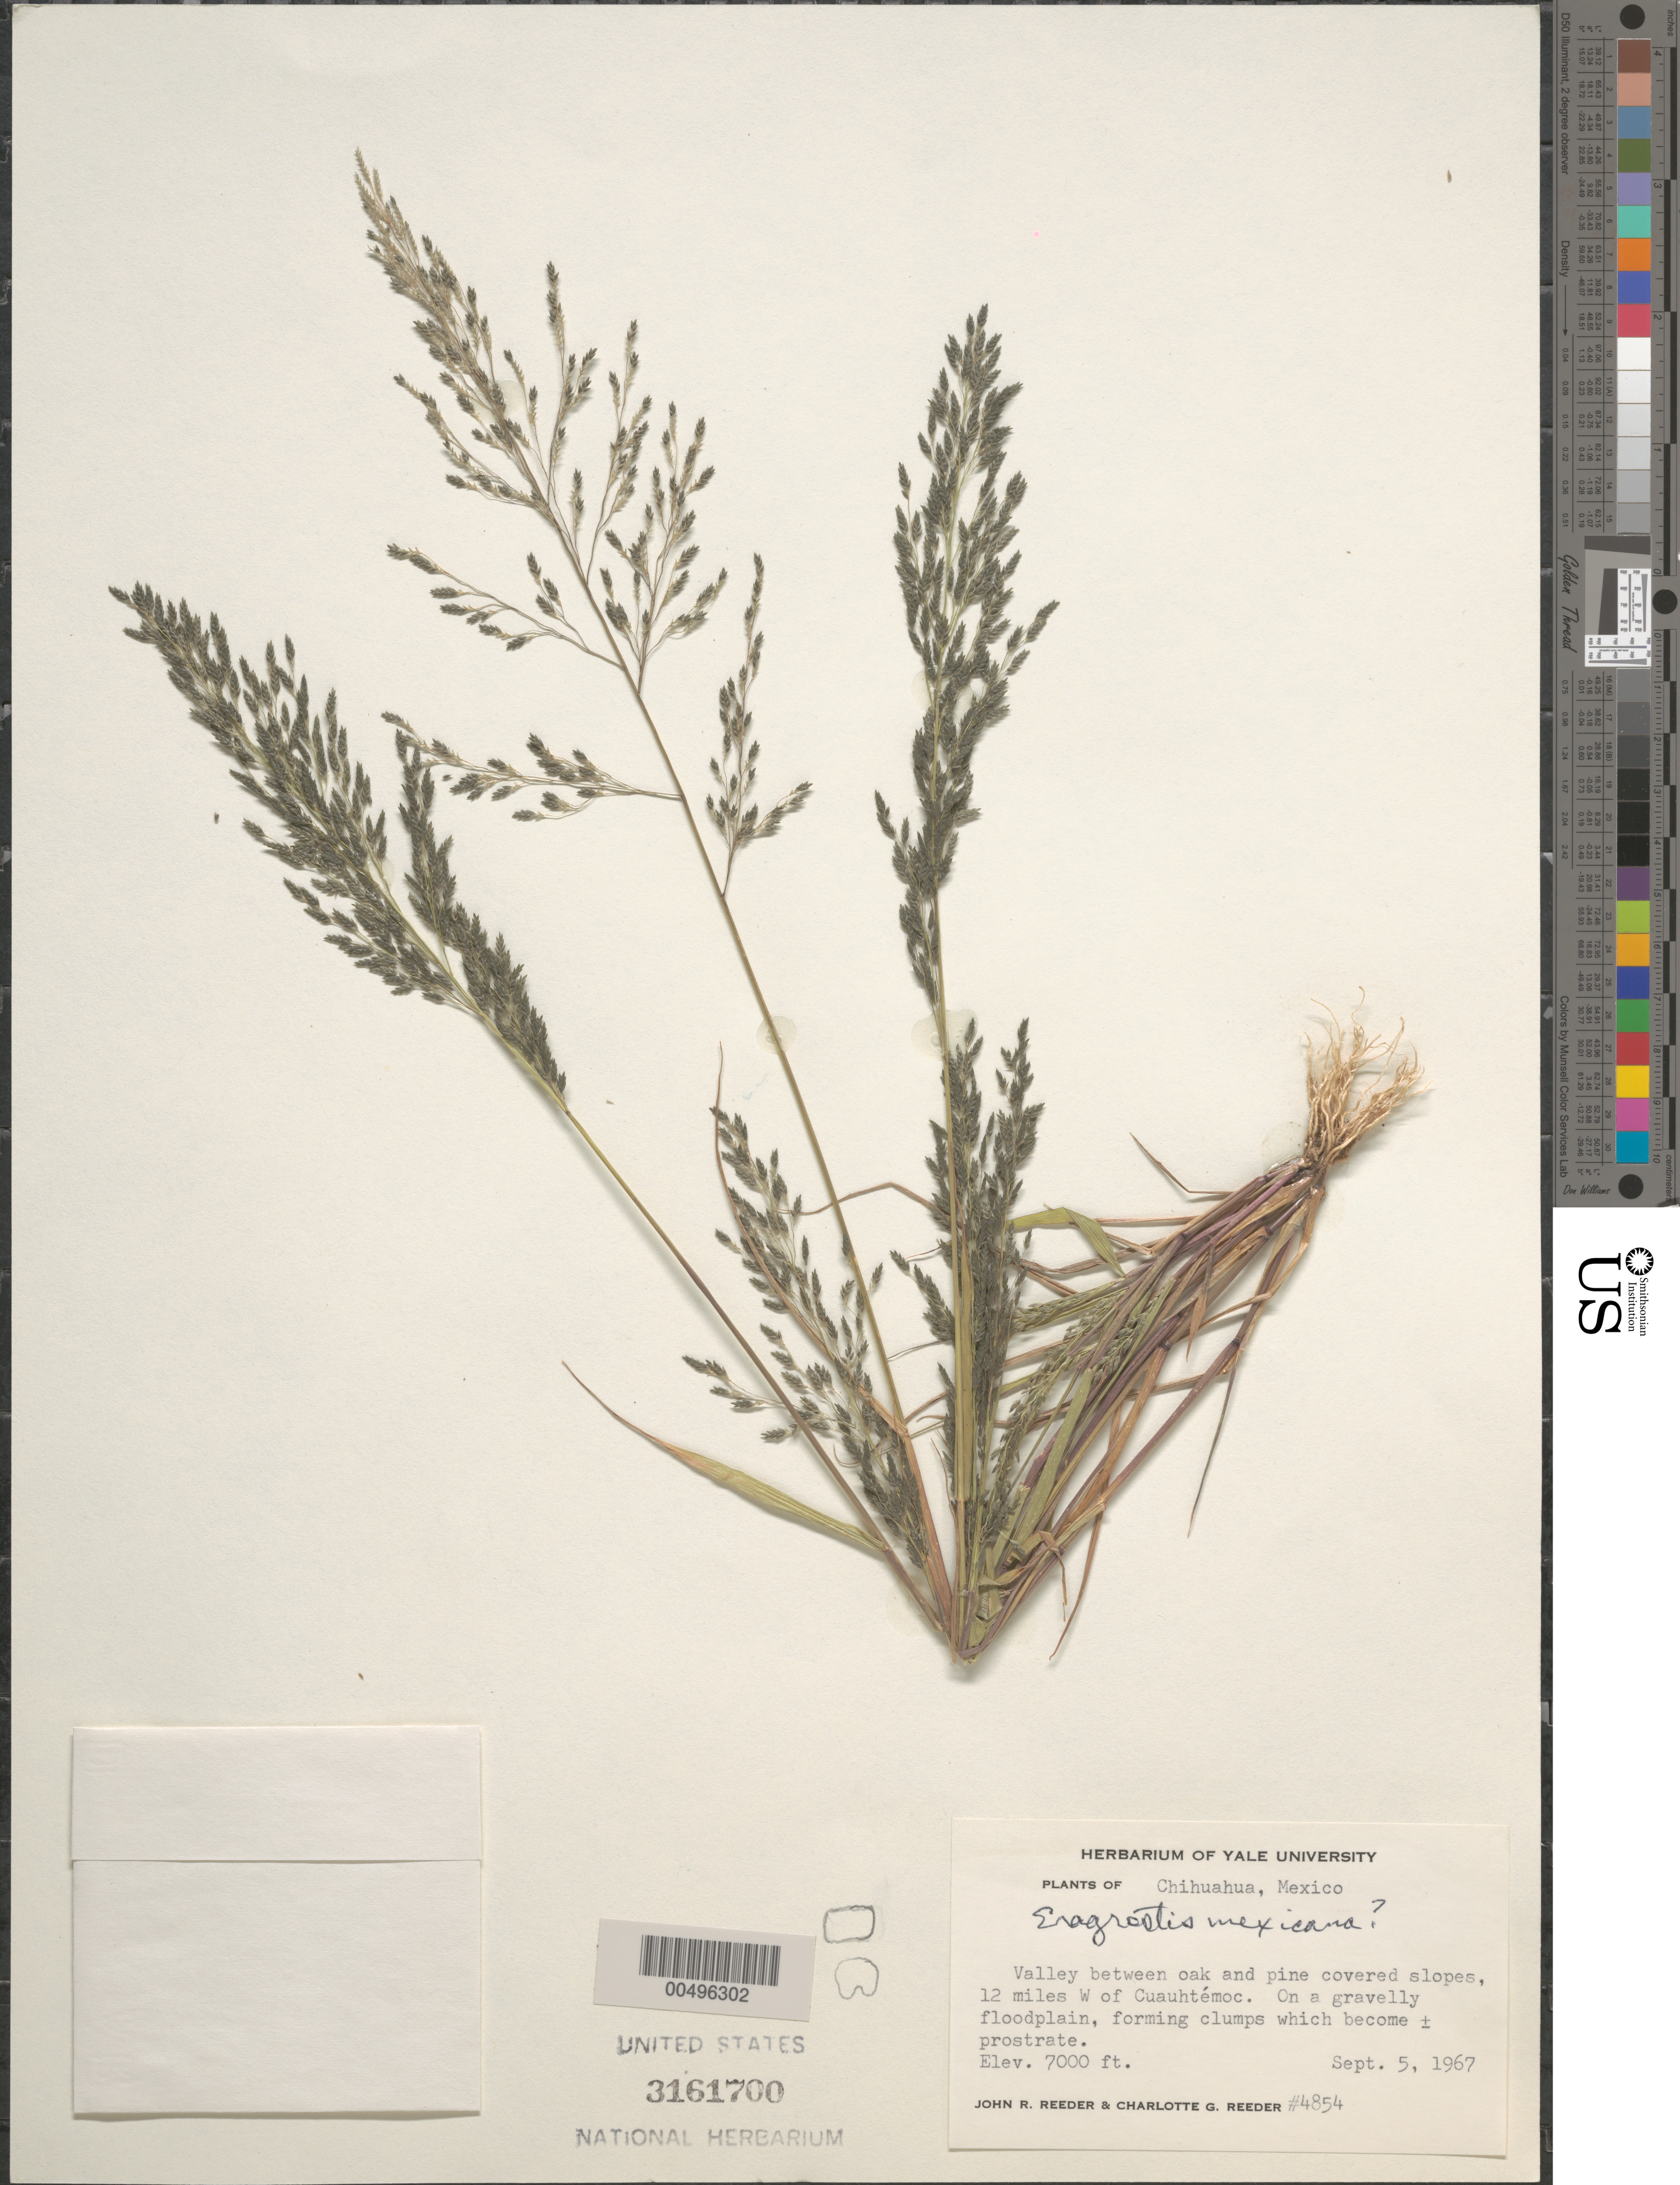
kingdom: Plantae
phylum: Tracheophyta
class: Liliopsida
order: Poales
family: Poaceae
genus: Eragrostis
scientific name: Eragrostis mexicana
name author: (Hornem.) Link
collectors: J. R. Reeder & C. G. Reeder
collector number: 4854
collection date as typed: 5 Sep 1967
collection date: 1967-09-05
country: Mexico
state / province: Chihuahua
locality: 12 mi W of Cuauhtémoc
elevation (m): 2134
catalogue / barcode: US 3161700